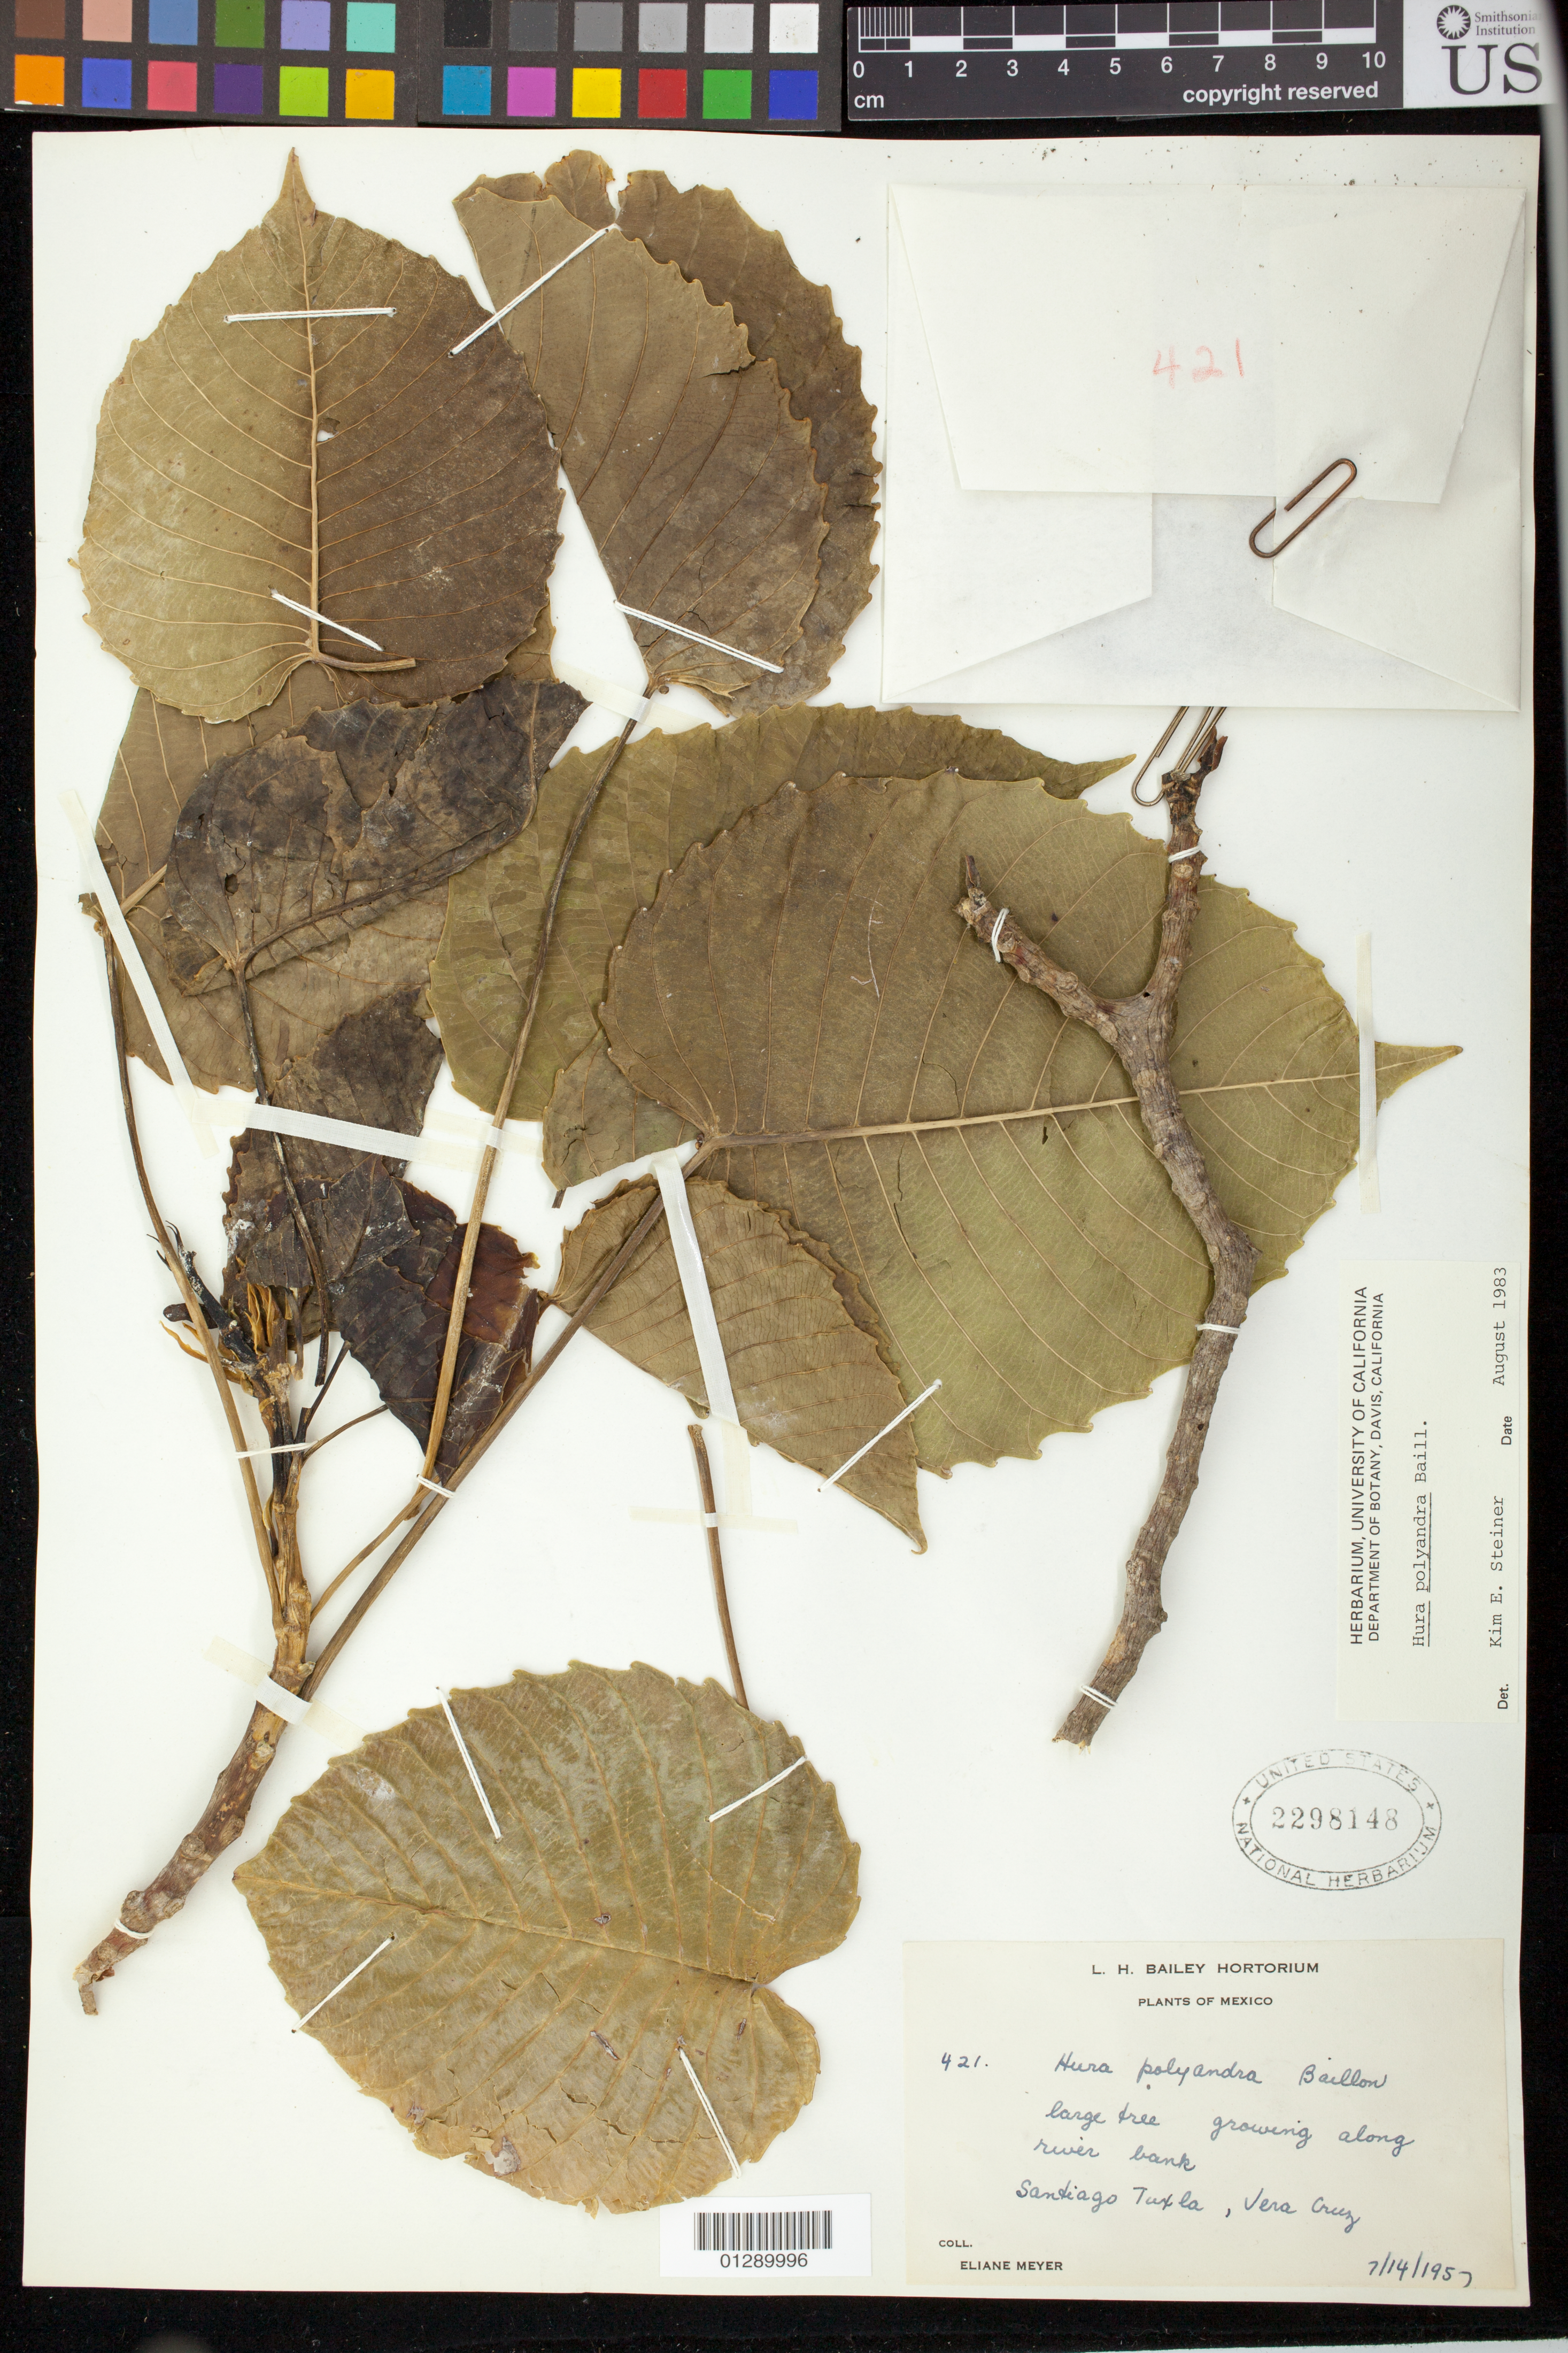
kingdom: Plantae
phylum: Tracheophyta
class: Magnoliopsida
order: Malpighiales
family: Euphorbiaceae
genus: Hura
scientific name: Hura polyandra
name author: Baill.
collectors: E. Meyer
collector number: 421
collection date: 1957-07-14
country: Mexico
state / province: Veracruz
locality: Santiago Tuxtla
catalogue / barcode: US 2298148